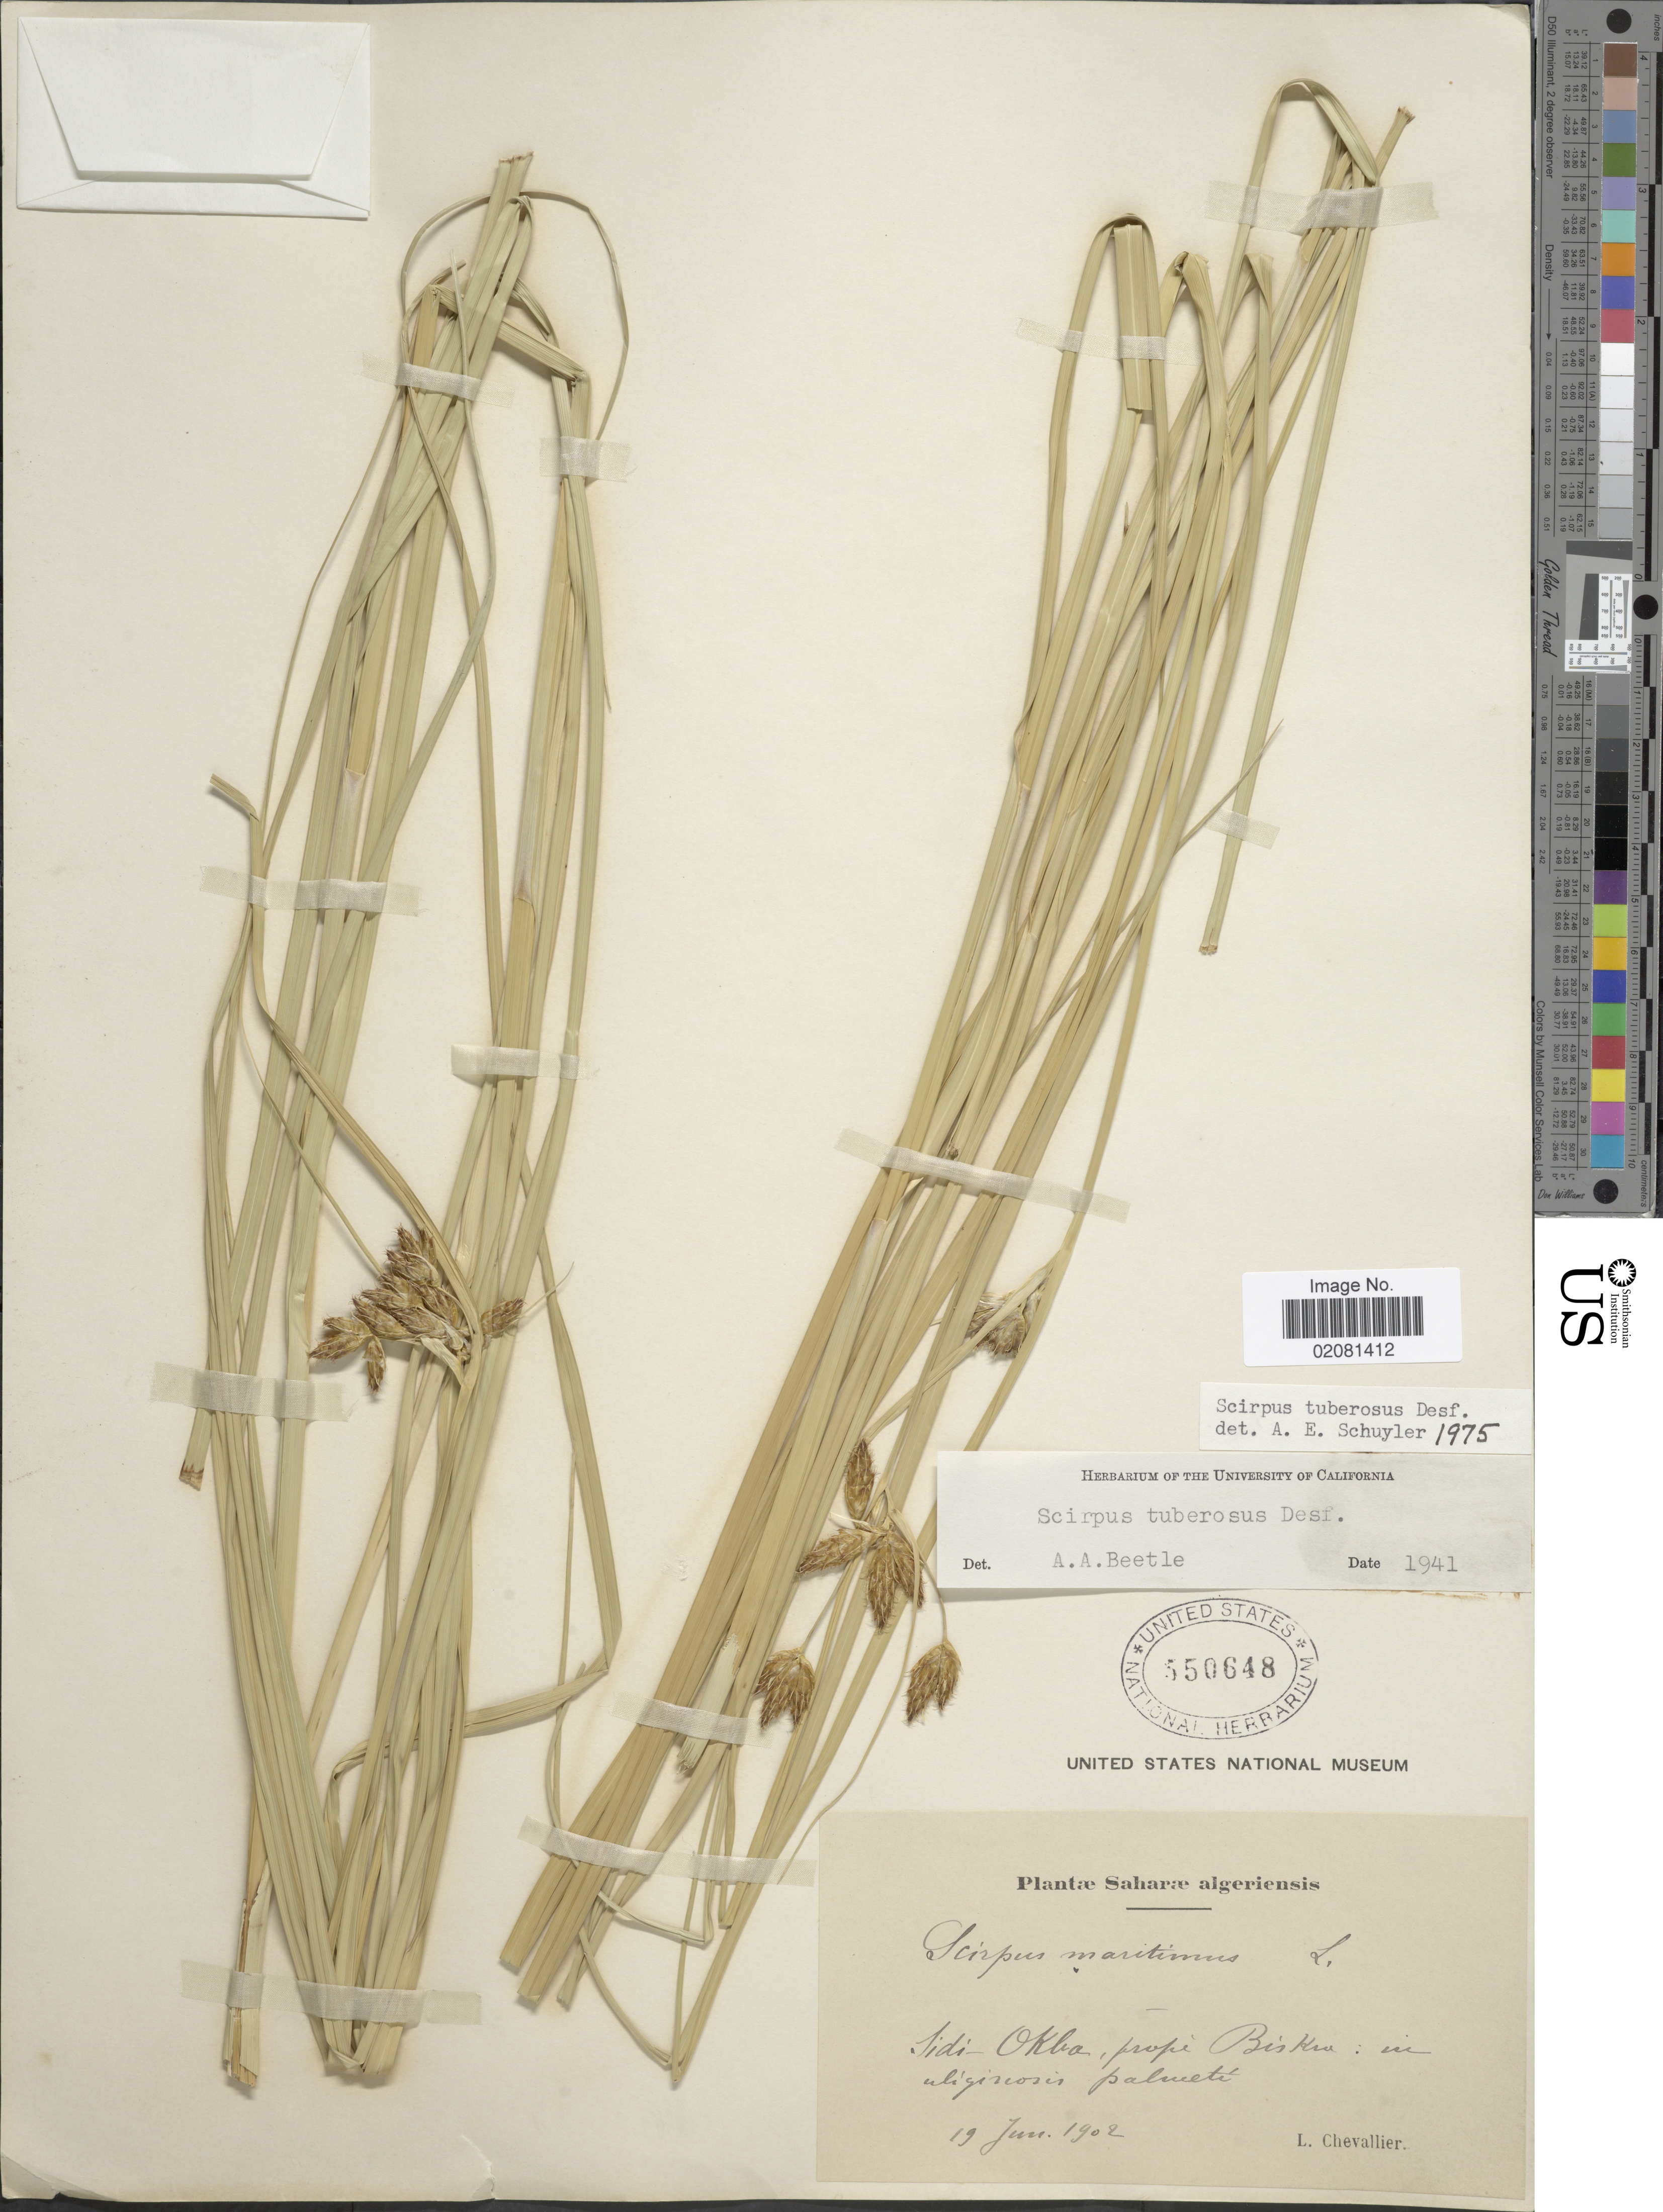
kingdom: Plantae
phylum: Tracheophyta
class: Liliopsida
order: Poales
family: Cyperaceae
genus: Bolboschoenus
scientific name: Bolboschoenus glaucus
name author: (Lam.) S.G. Sm.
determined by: Strong, Mark T., (BOT), Smithsonian Institution - National Museum of Natural History (UNITED STATES)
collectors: L. Chevallier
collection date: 1902-06-19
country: Algeria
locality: Saharæ algeriensis. Sidi - Okba, prope Bisku: in uliginosis palmetí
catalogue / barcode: US 550648